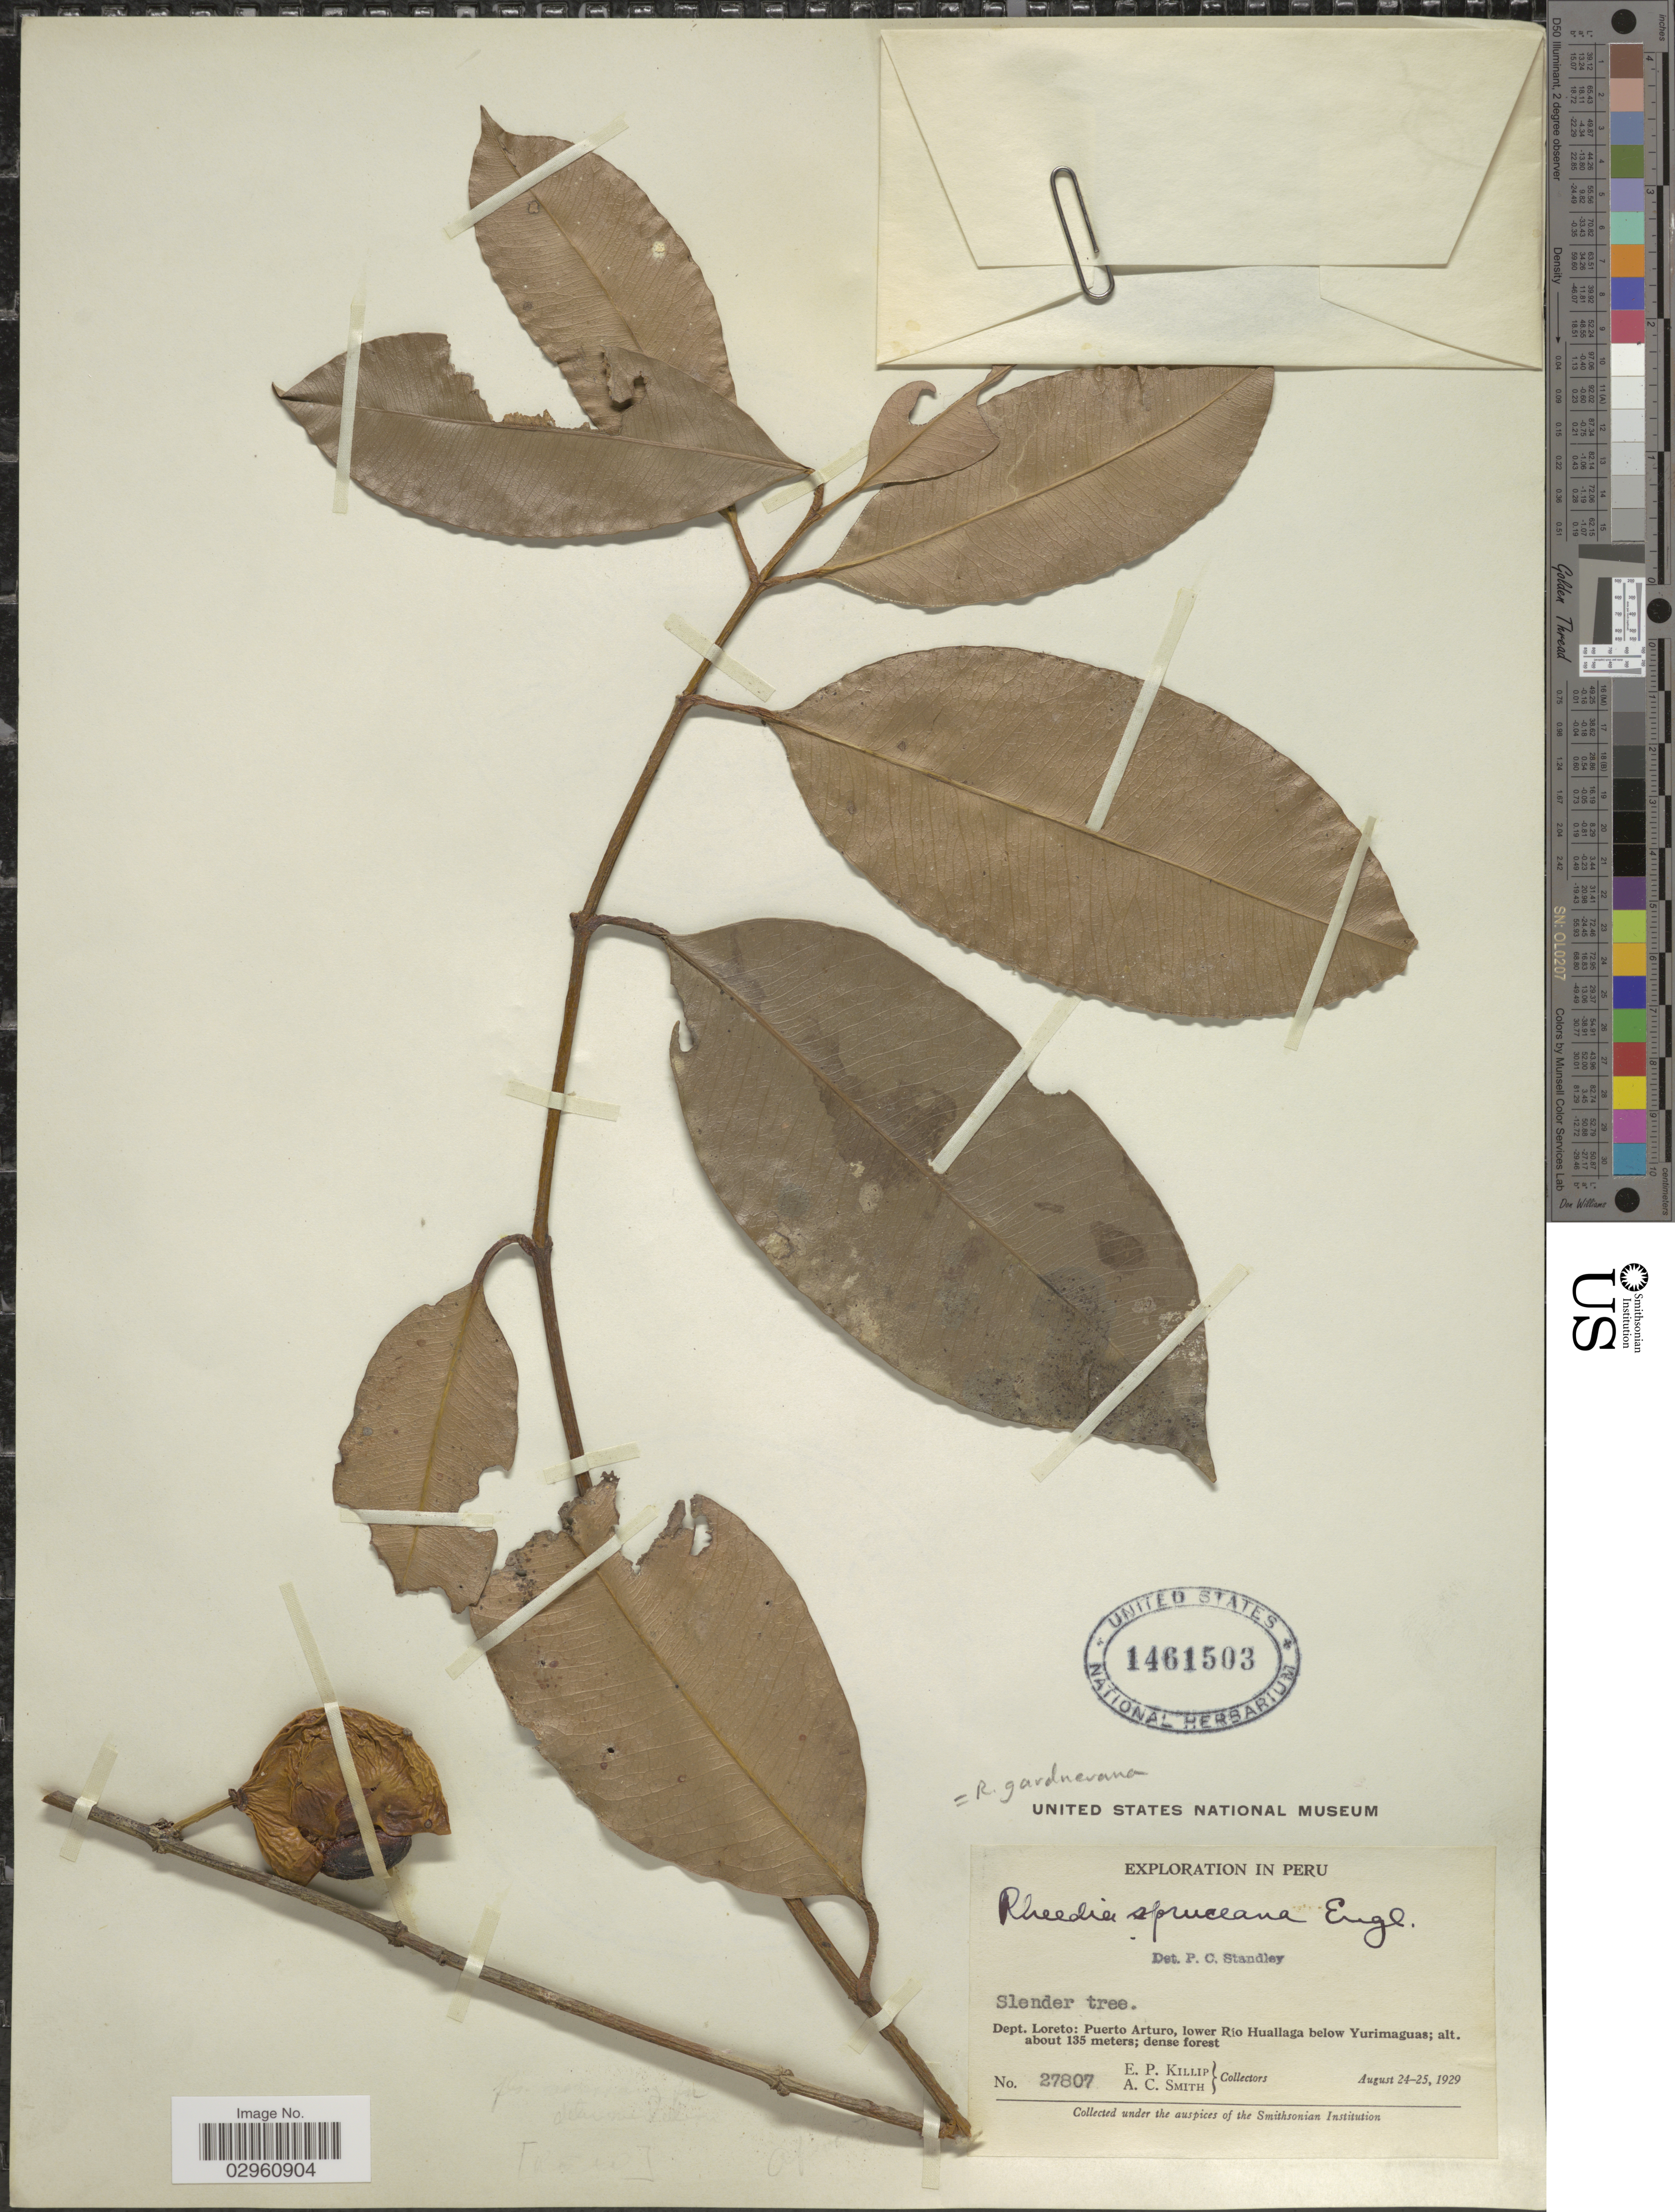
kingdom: Plantae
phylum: Tracheophyta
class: Magnoliopsida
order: Malpighiales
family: Clusiaceae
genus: Garcinia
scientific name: Garcinia gardneriana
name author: (Planch. & Triana) Zappi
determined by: Strong, Mark T., (BOT), Smithsonian Institution - National Museum of Natural History (UNITED STATES)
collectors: E. P. Killip & A. C. Smith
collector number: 27807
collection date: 1929-08-24/1929-08-25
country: Peru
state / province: Loreto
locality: Dept. Loreto: Puerto Arturo, lower Río Huallaga below Yurimaguas.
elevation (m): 135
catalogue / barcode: US 1461503